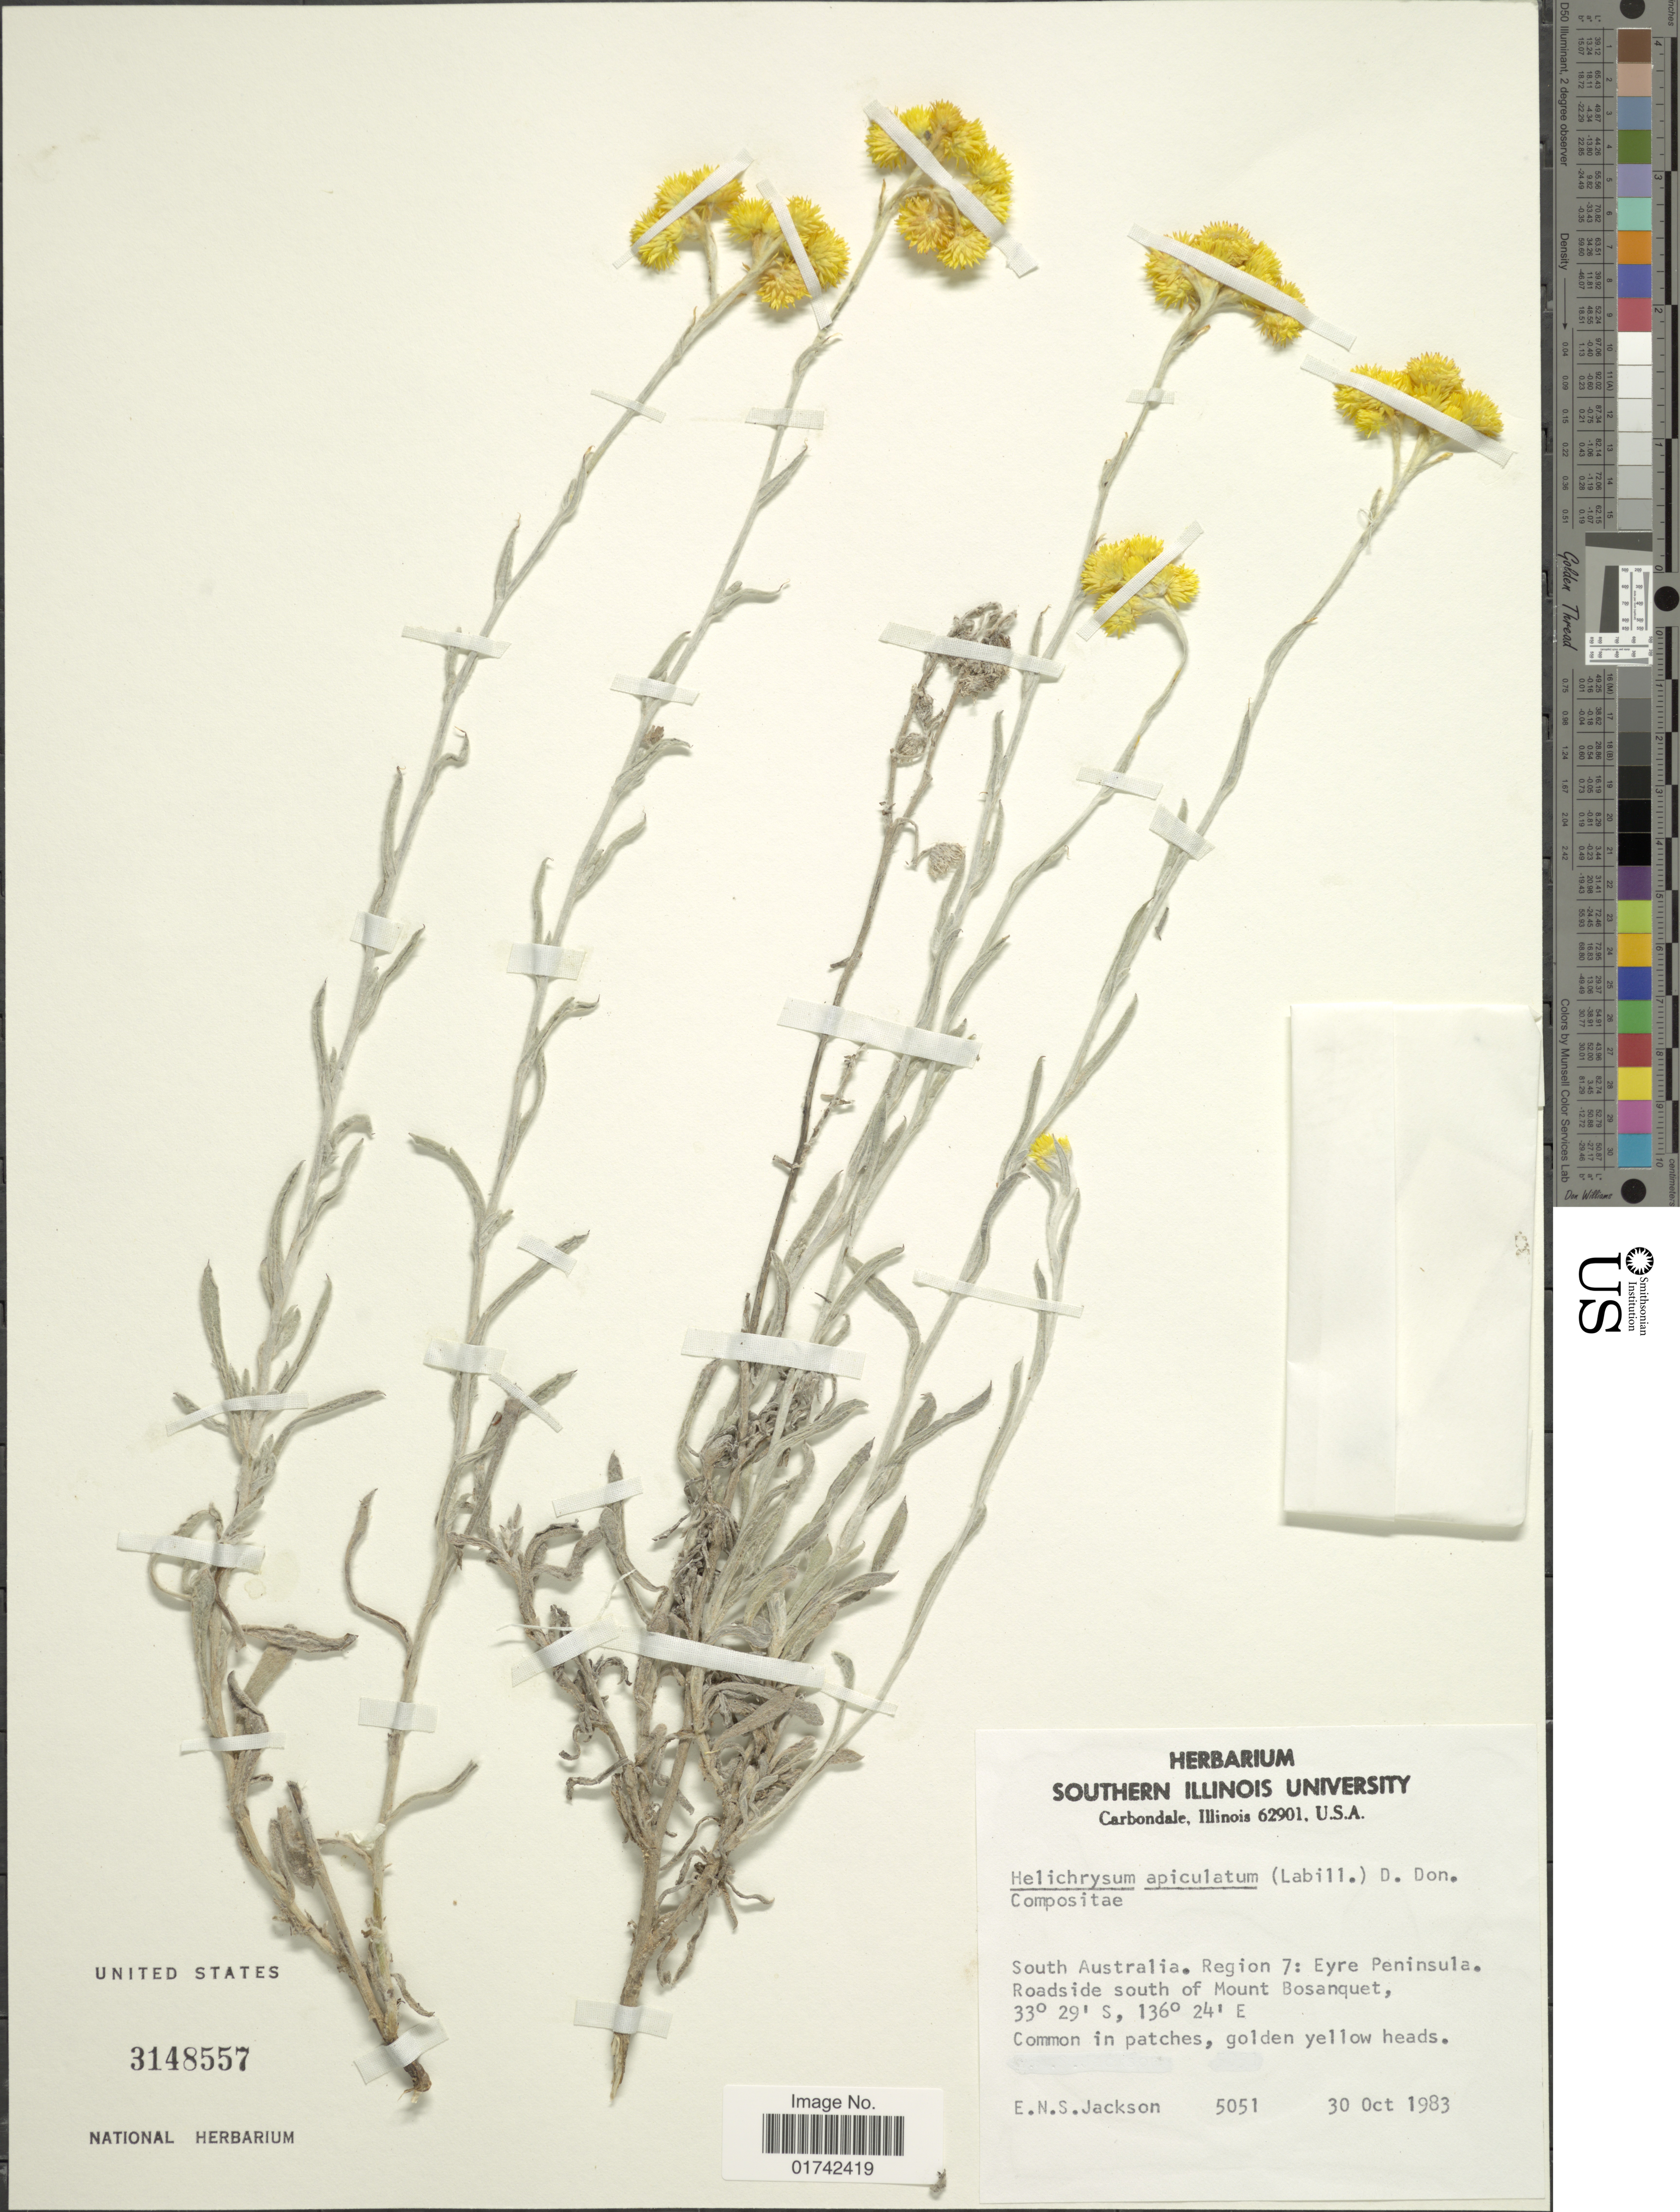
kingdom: Plantae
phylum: Tracheophyta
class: Magnoliopsida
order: Asterales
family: Asteraceae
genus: Helichrysum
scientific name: Helichrysum apiculatum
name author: (Labill.) D. Don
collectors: E. Jackson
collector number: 5051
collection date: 1983-10-30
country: Australia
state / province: South Australia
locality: Region 7, Eyre Peninsula, Roadside south of Mount Bosanquet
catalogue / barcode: US 314857